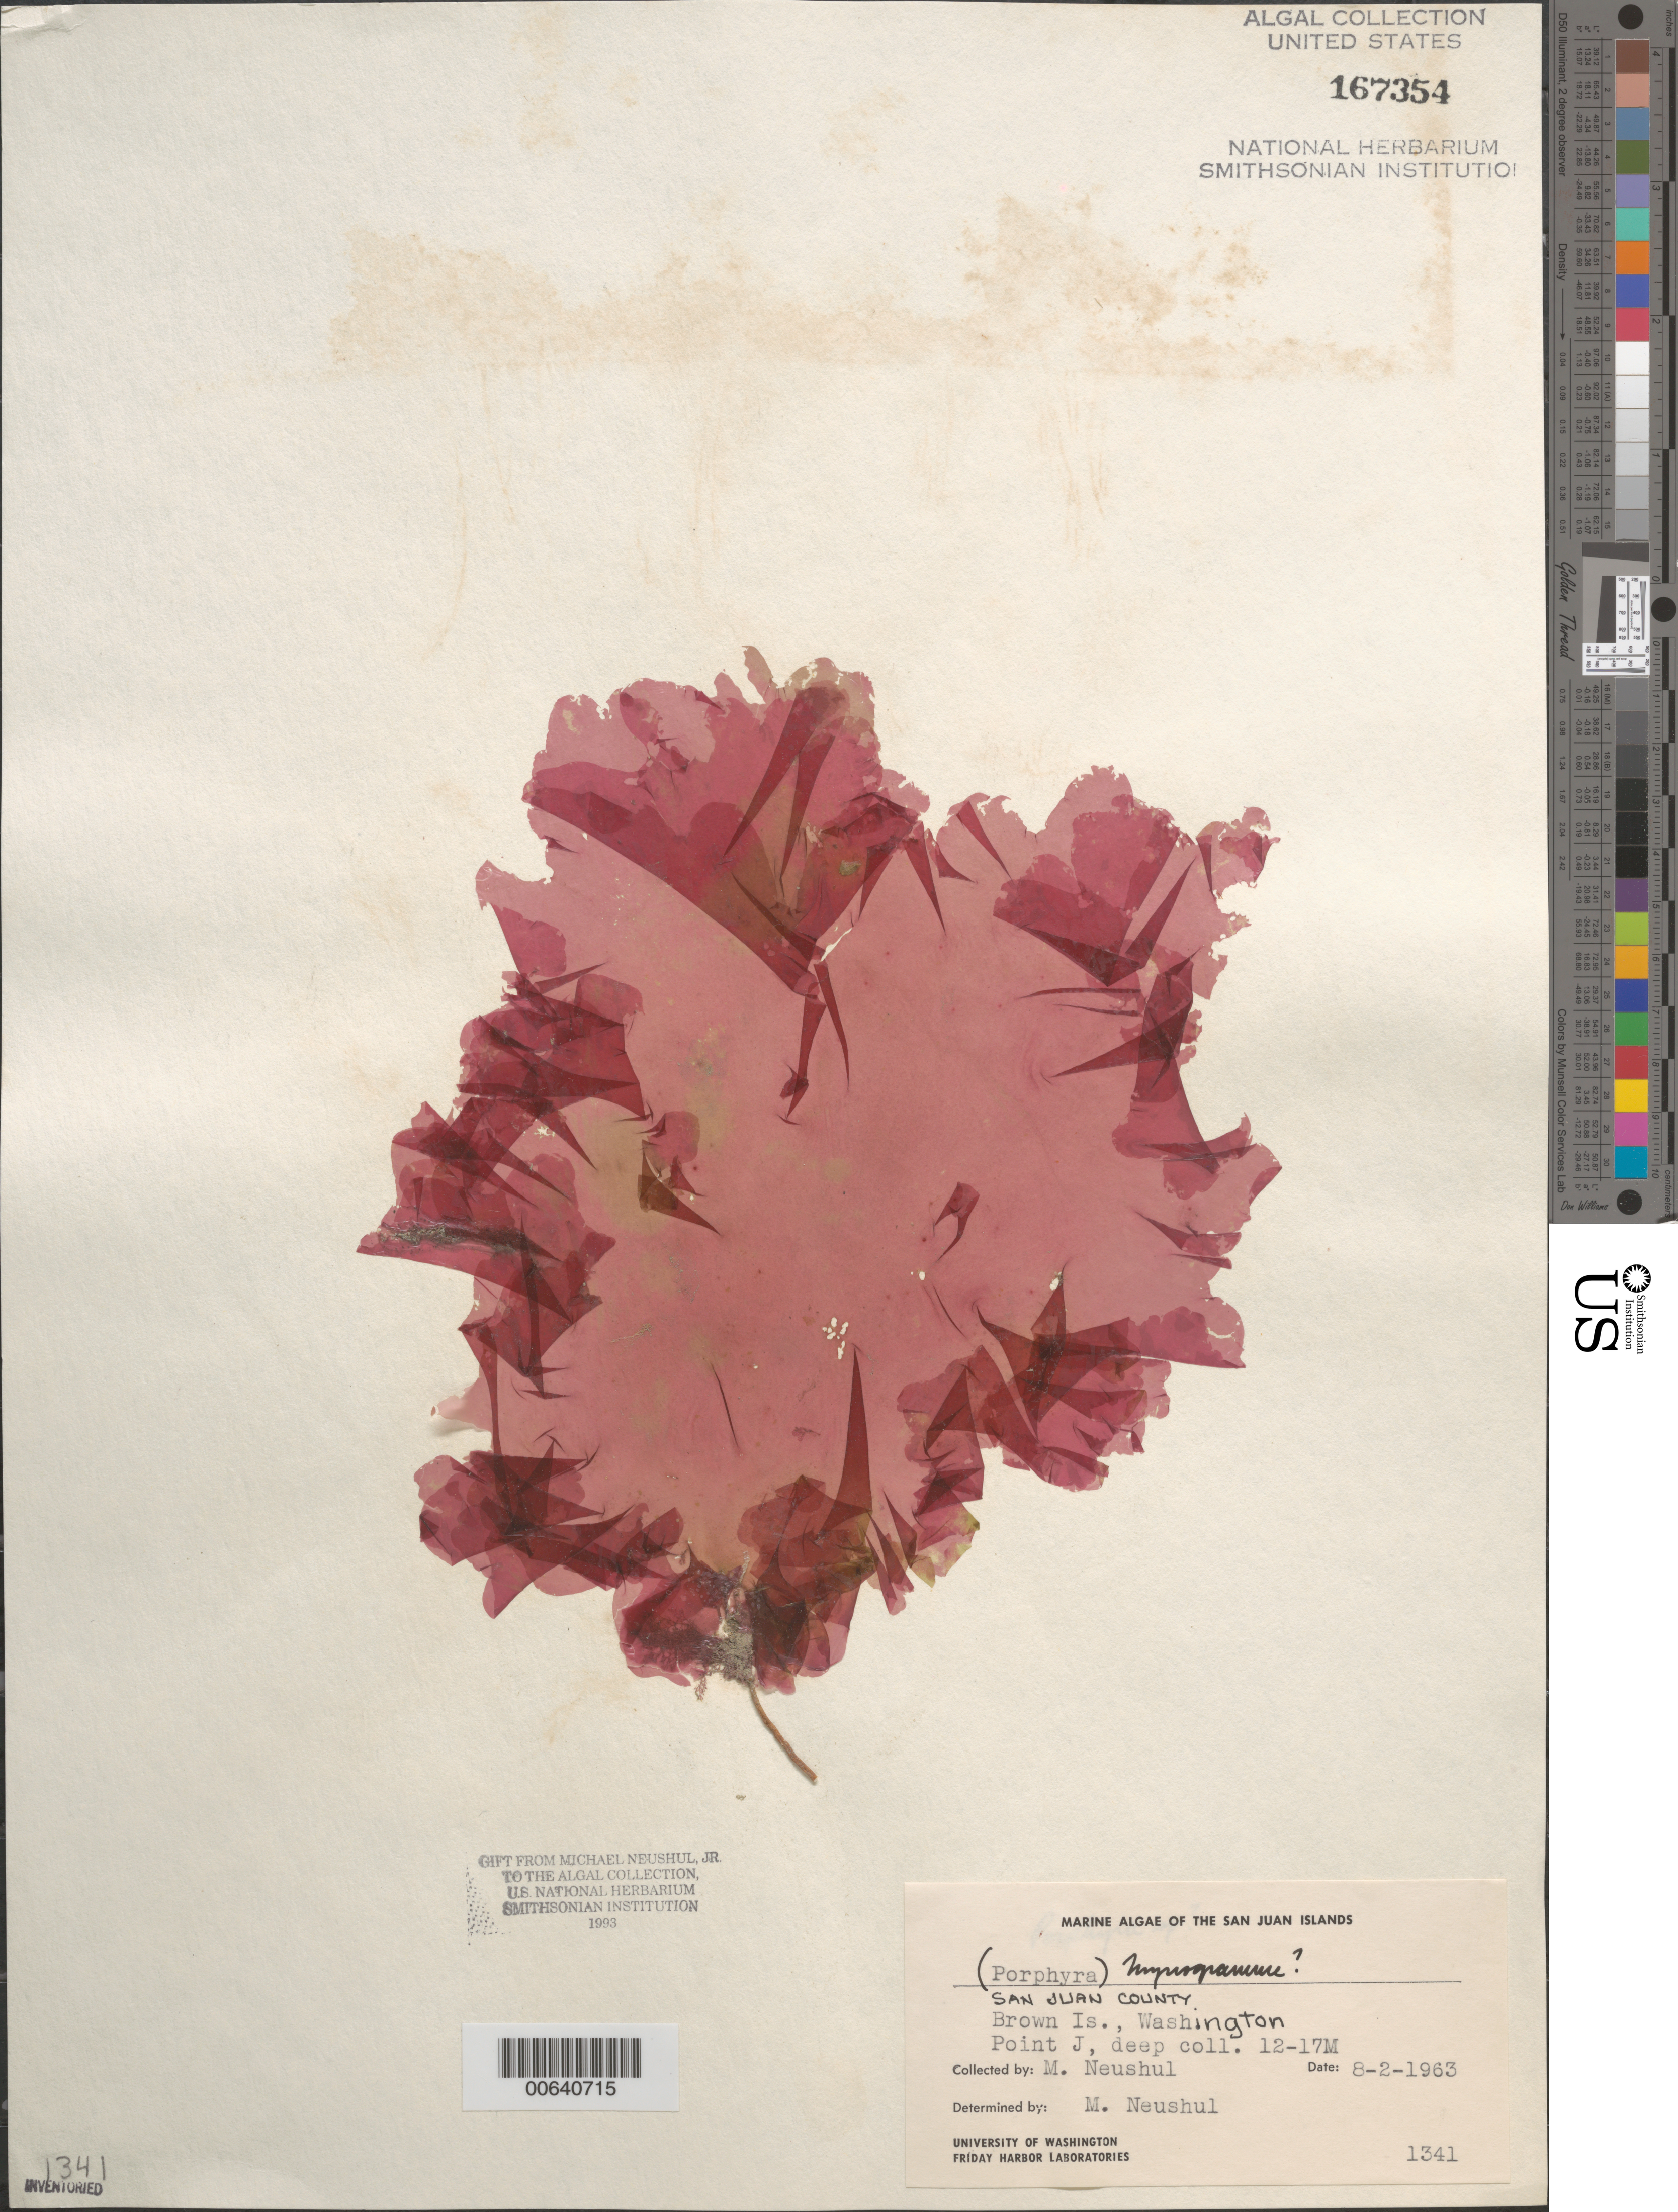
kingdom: Plantae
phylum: Rhodophyta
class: Florideophyceae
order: Ceramiales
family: Delesseriaceae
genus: Myriogramme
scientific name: Myriogramme sp.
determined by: Neushul, M.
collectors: M. Neushul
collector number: Neushul 1341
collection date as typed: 02 Aug 1963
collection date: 1963-08-02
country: United States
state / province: Washington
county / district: San Juan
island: Brown Island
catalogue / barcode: US 167354